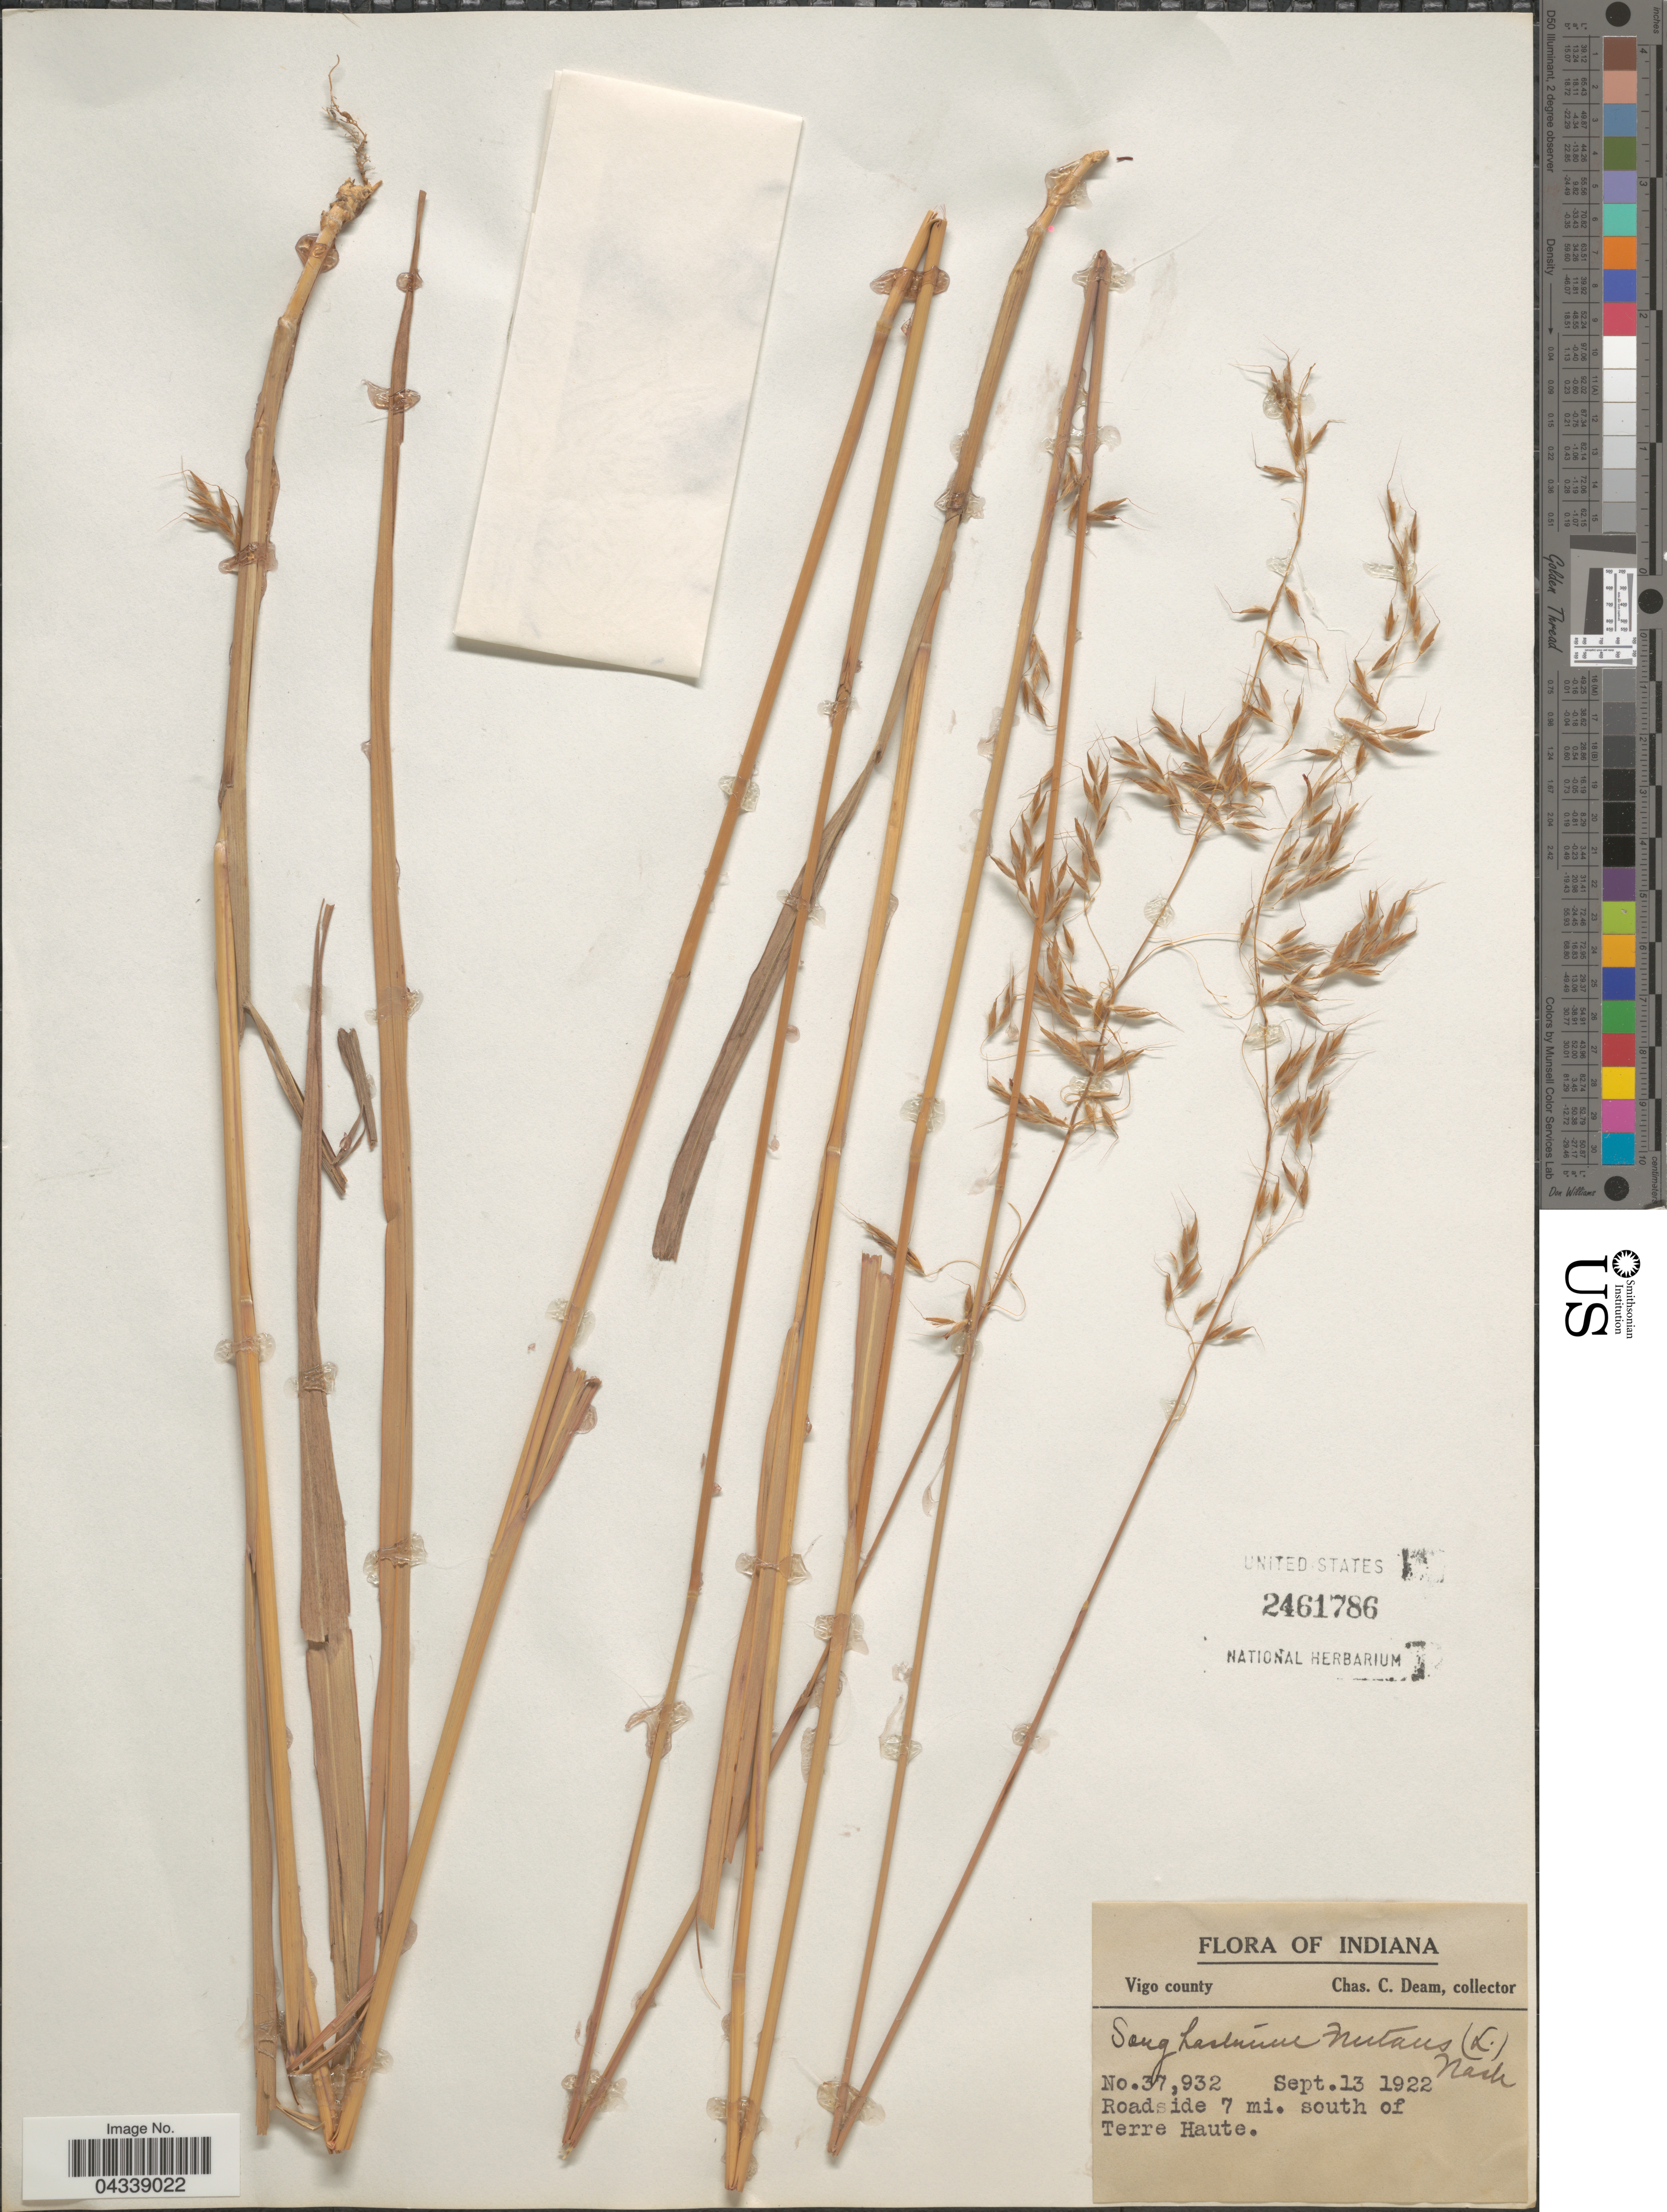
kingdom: Plantae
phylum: Tracheophyta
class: Liliopsida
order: Poales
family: Poaceae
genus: Sorghastrum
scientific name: Sorghastrum nutans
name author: (L.) Nash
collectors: C. C. Deam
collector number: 37932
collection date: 1922-09-13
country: United States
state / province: Indiana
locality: Vigo county. Roadside 7 mi. south of Terre Haute.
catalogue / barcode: US 2461786